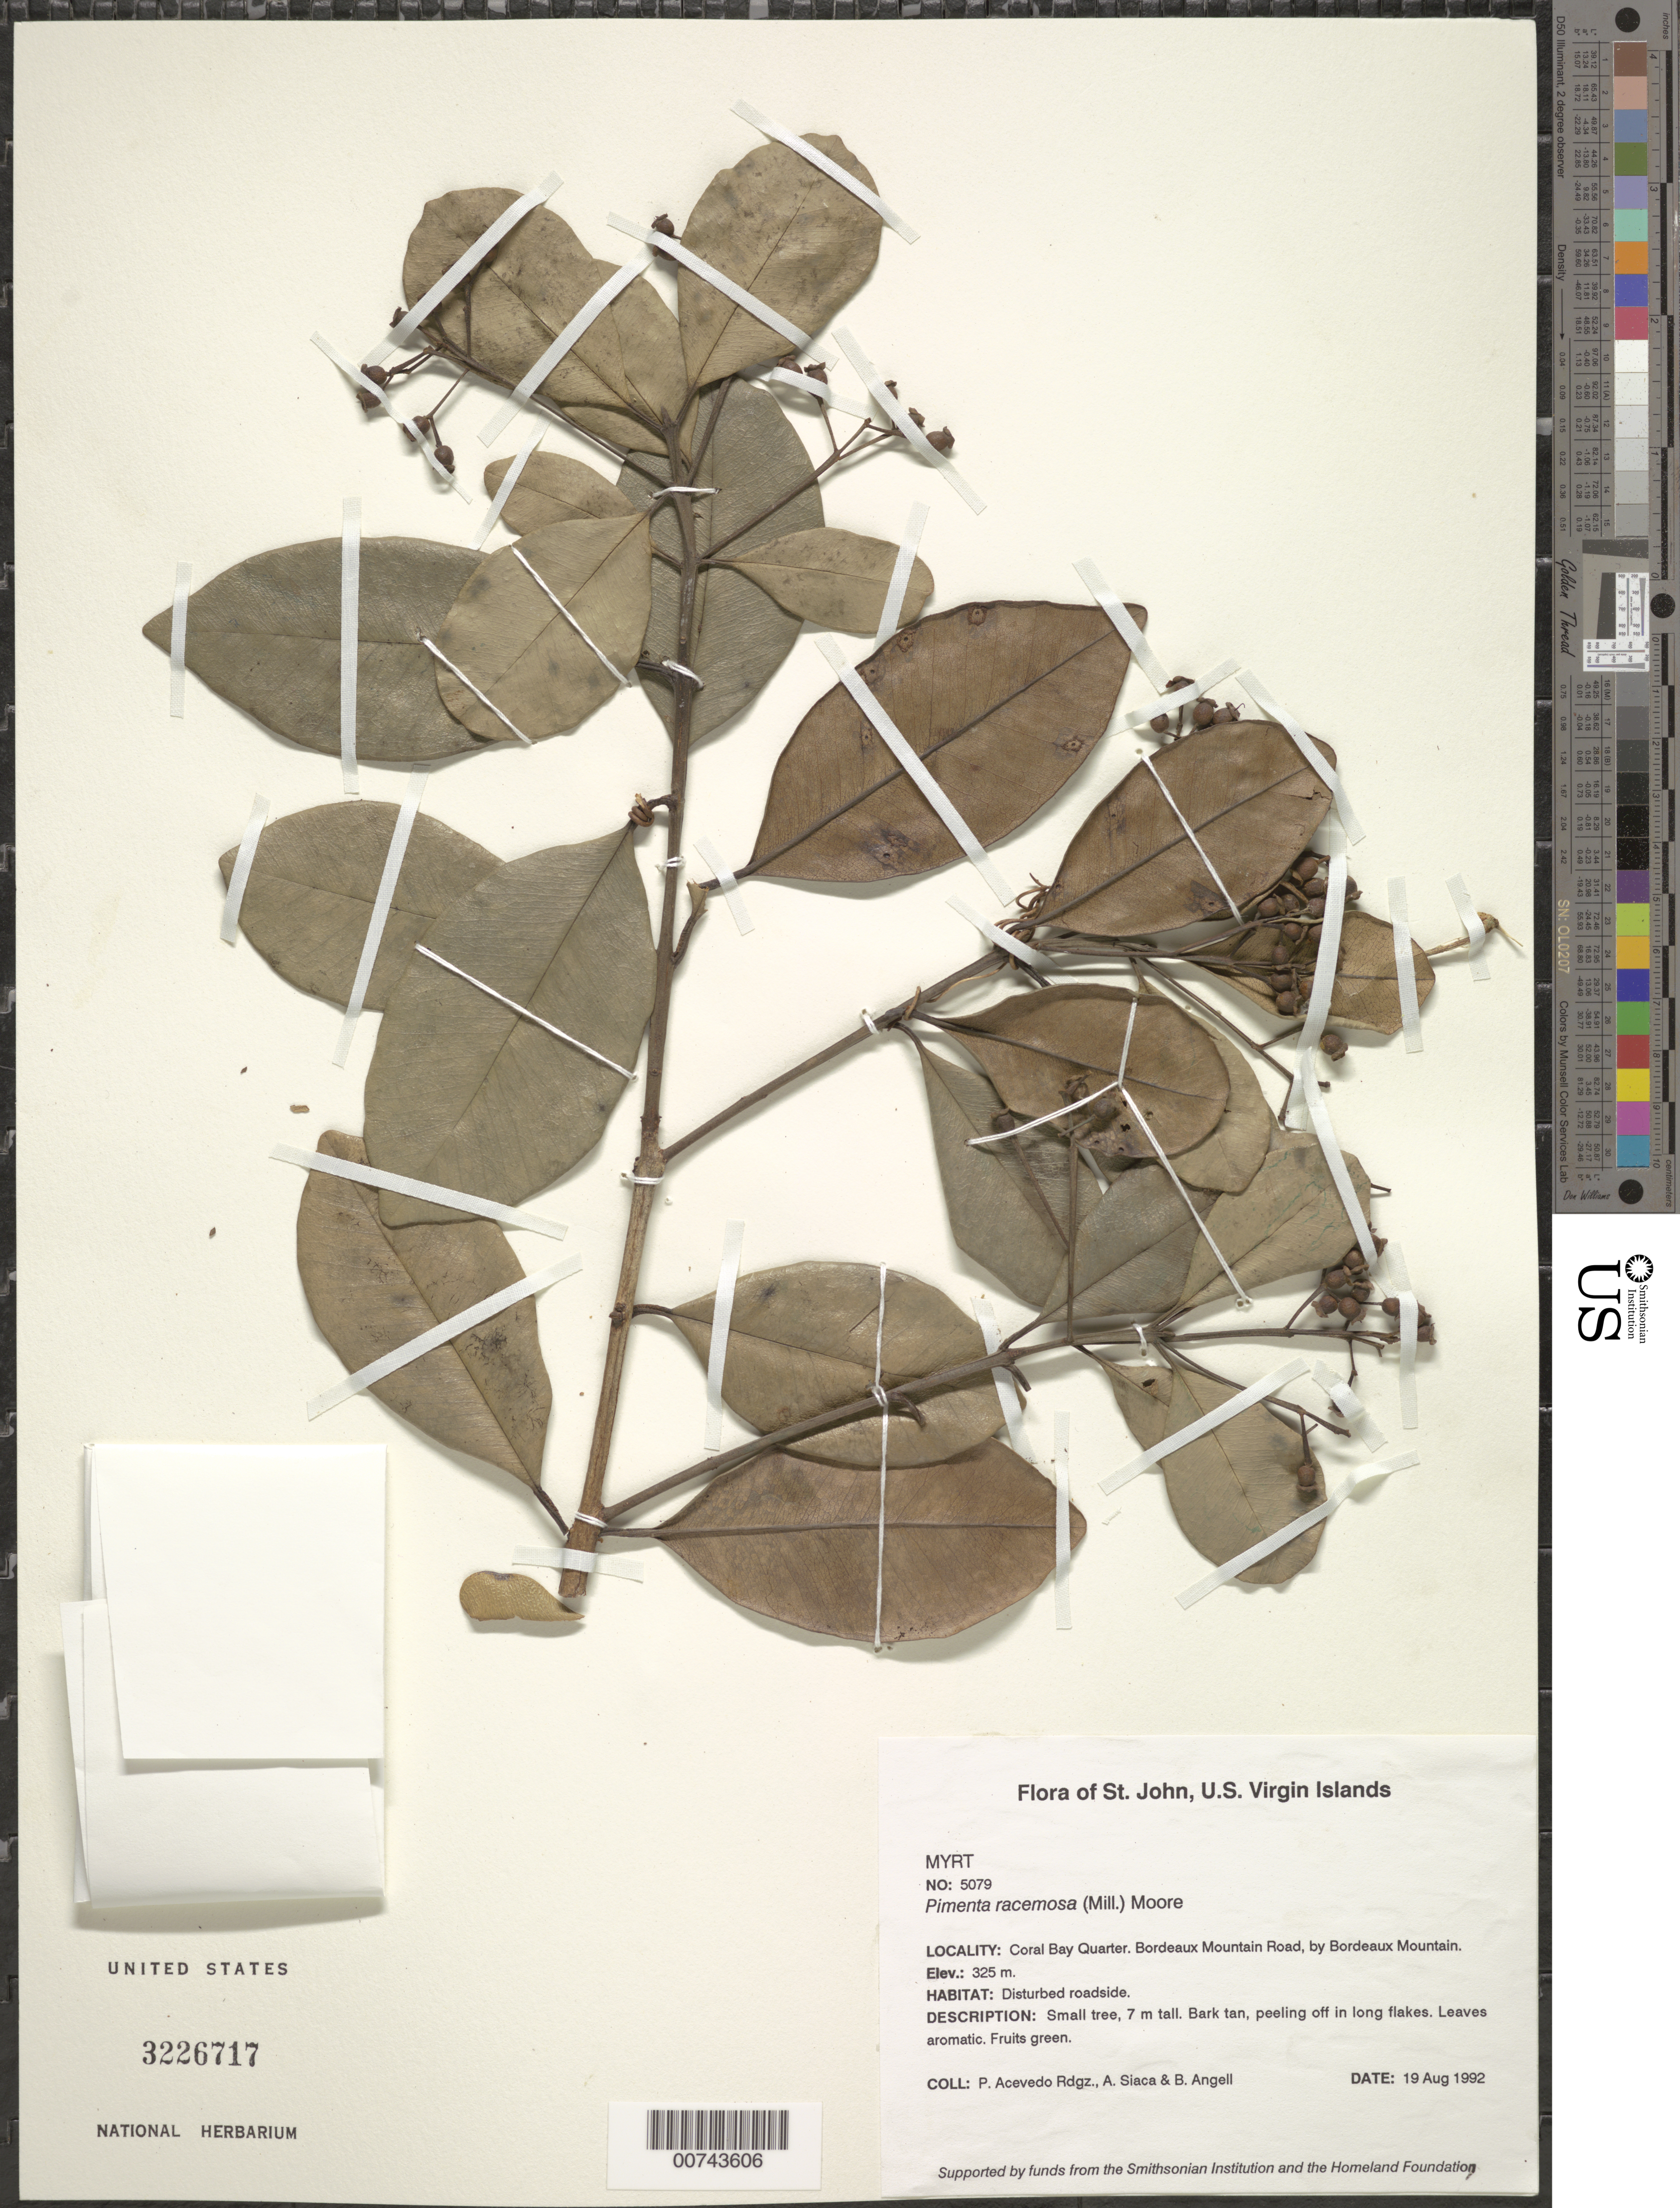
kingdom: Plantae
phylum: Tracheophyta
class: Magnoliopsida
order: Myrtales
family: Myrtaceae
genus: Pimenta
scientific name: Pimenta racemosa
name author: (Mill.) J.W. Moore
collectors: P. Acevedo-Rodr., A. Siaca & Bobbi Angell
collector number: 5079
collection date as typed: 19 Aug 1992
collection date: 1992-08-19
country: U.S. Virgin Islands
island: St. John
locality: Coral Bay Quarter; along dirt road to Bordeaux Mountain., by Bordeaux Mountain.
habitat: Disturbed roadside.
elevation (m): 325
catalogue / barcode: US 3226717